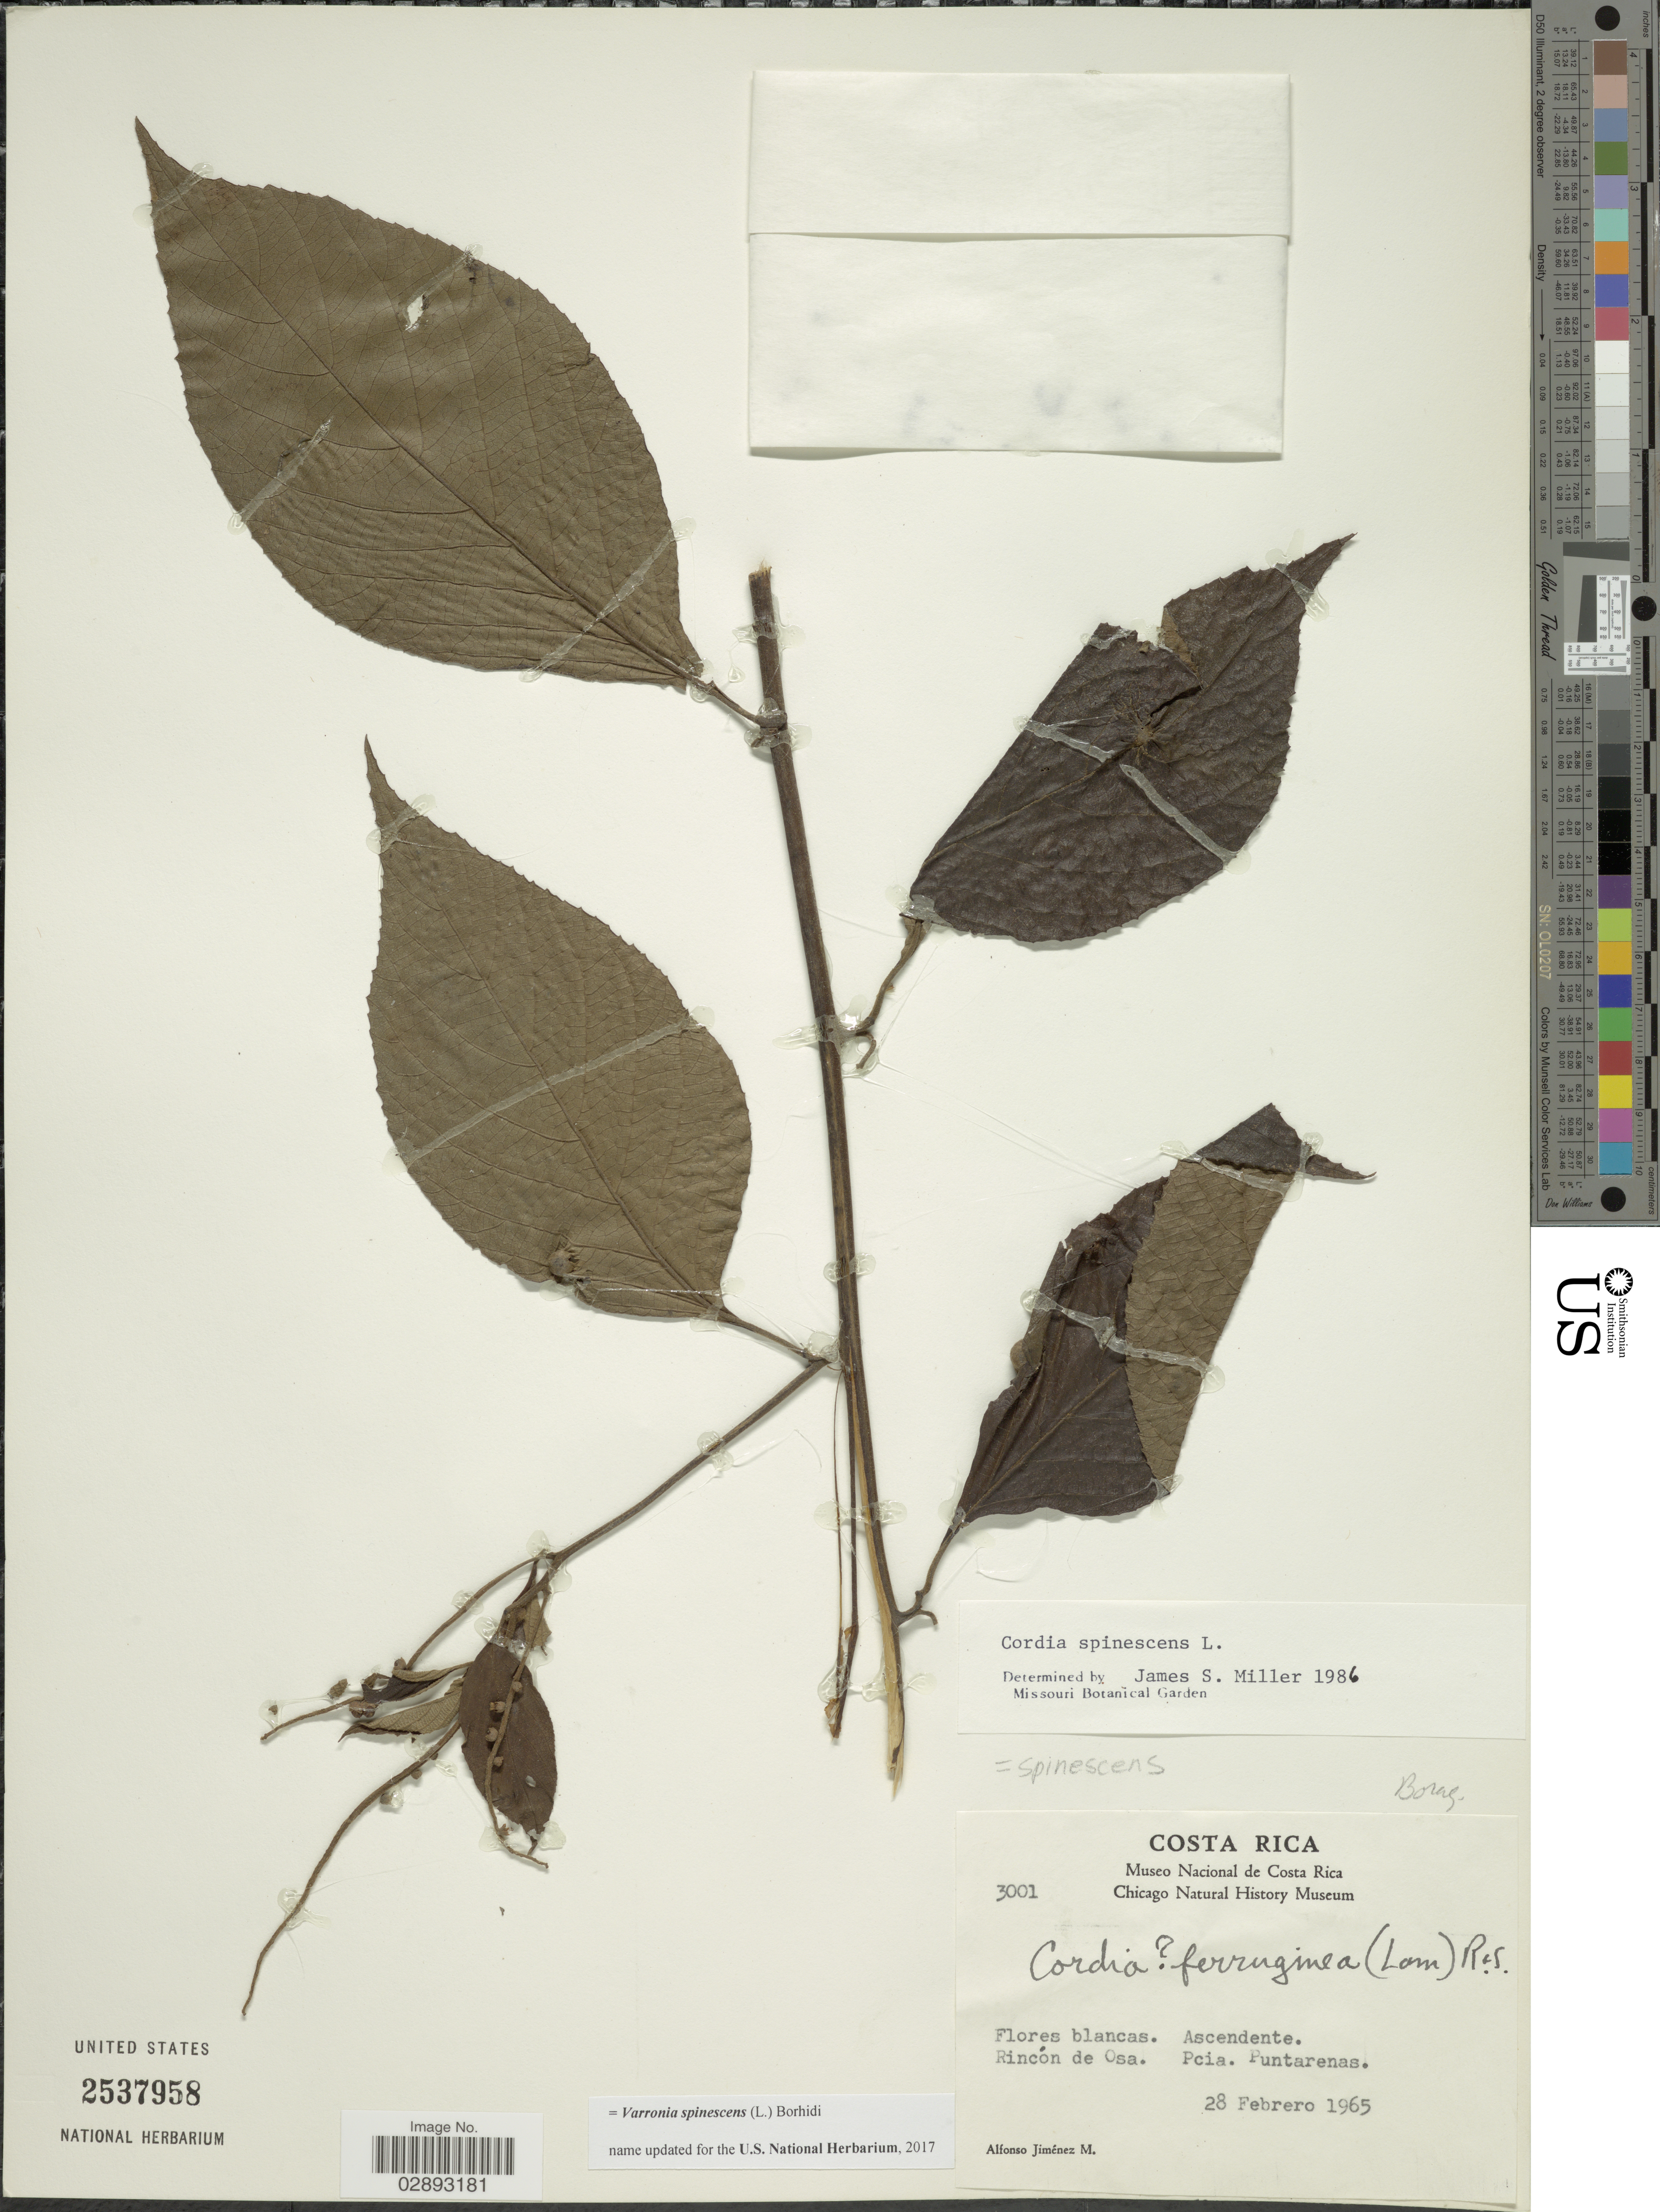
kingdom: Plantae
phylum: Tracheophyta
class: Magnoliopsida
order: Boraginales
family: Cordiaceae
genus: Varronia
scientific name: Varronia spinescens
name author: (L.) Borhidi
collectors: A. Jimenez M.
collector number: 3001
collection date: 1965-02-28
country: Costa Rica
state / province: Puntarenas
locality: Rincón de Osa. Pcia. Puntarenas.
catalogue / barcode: US 2537958